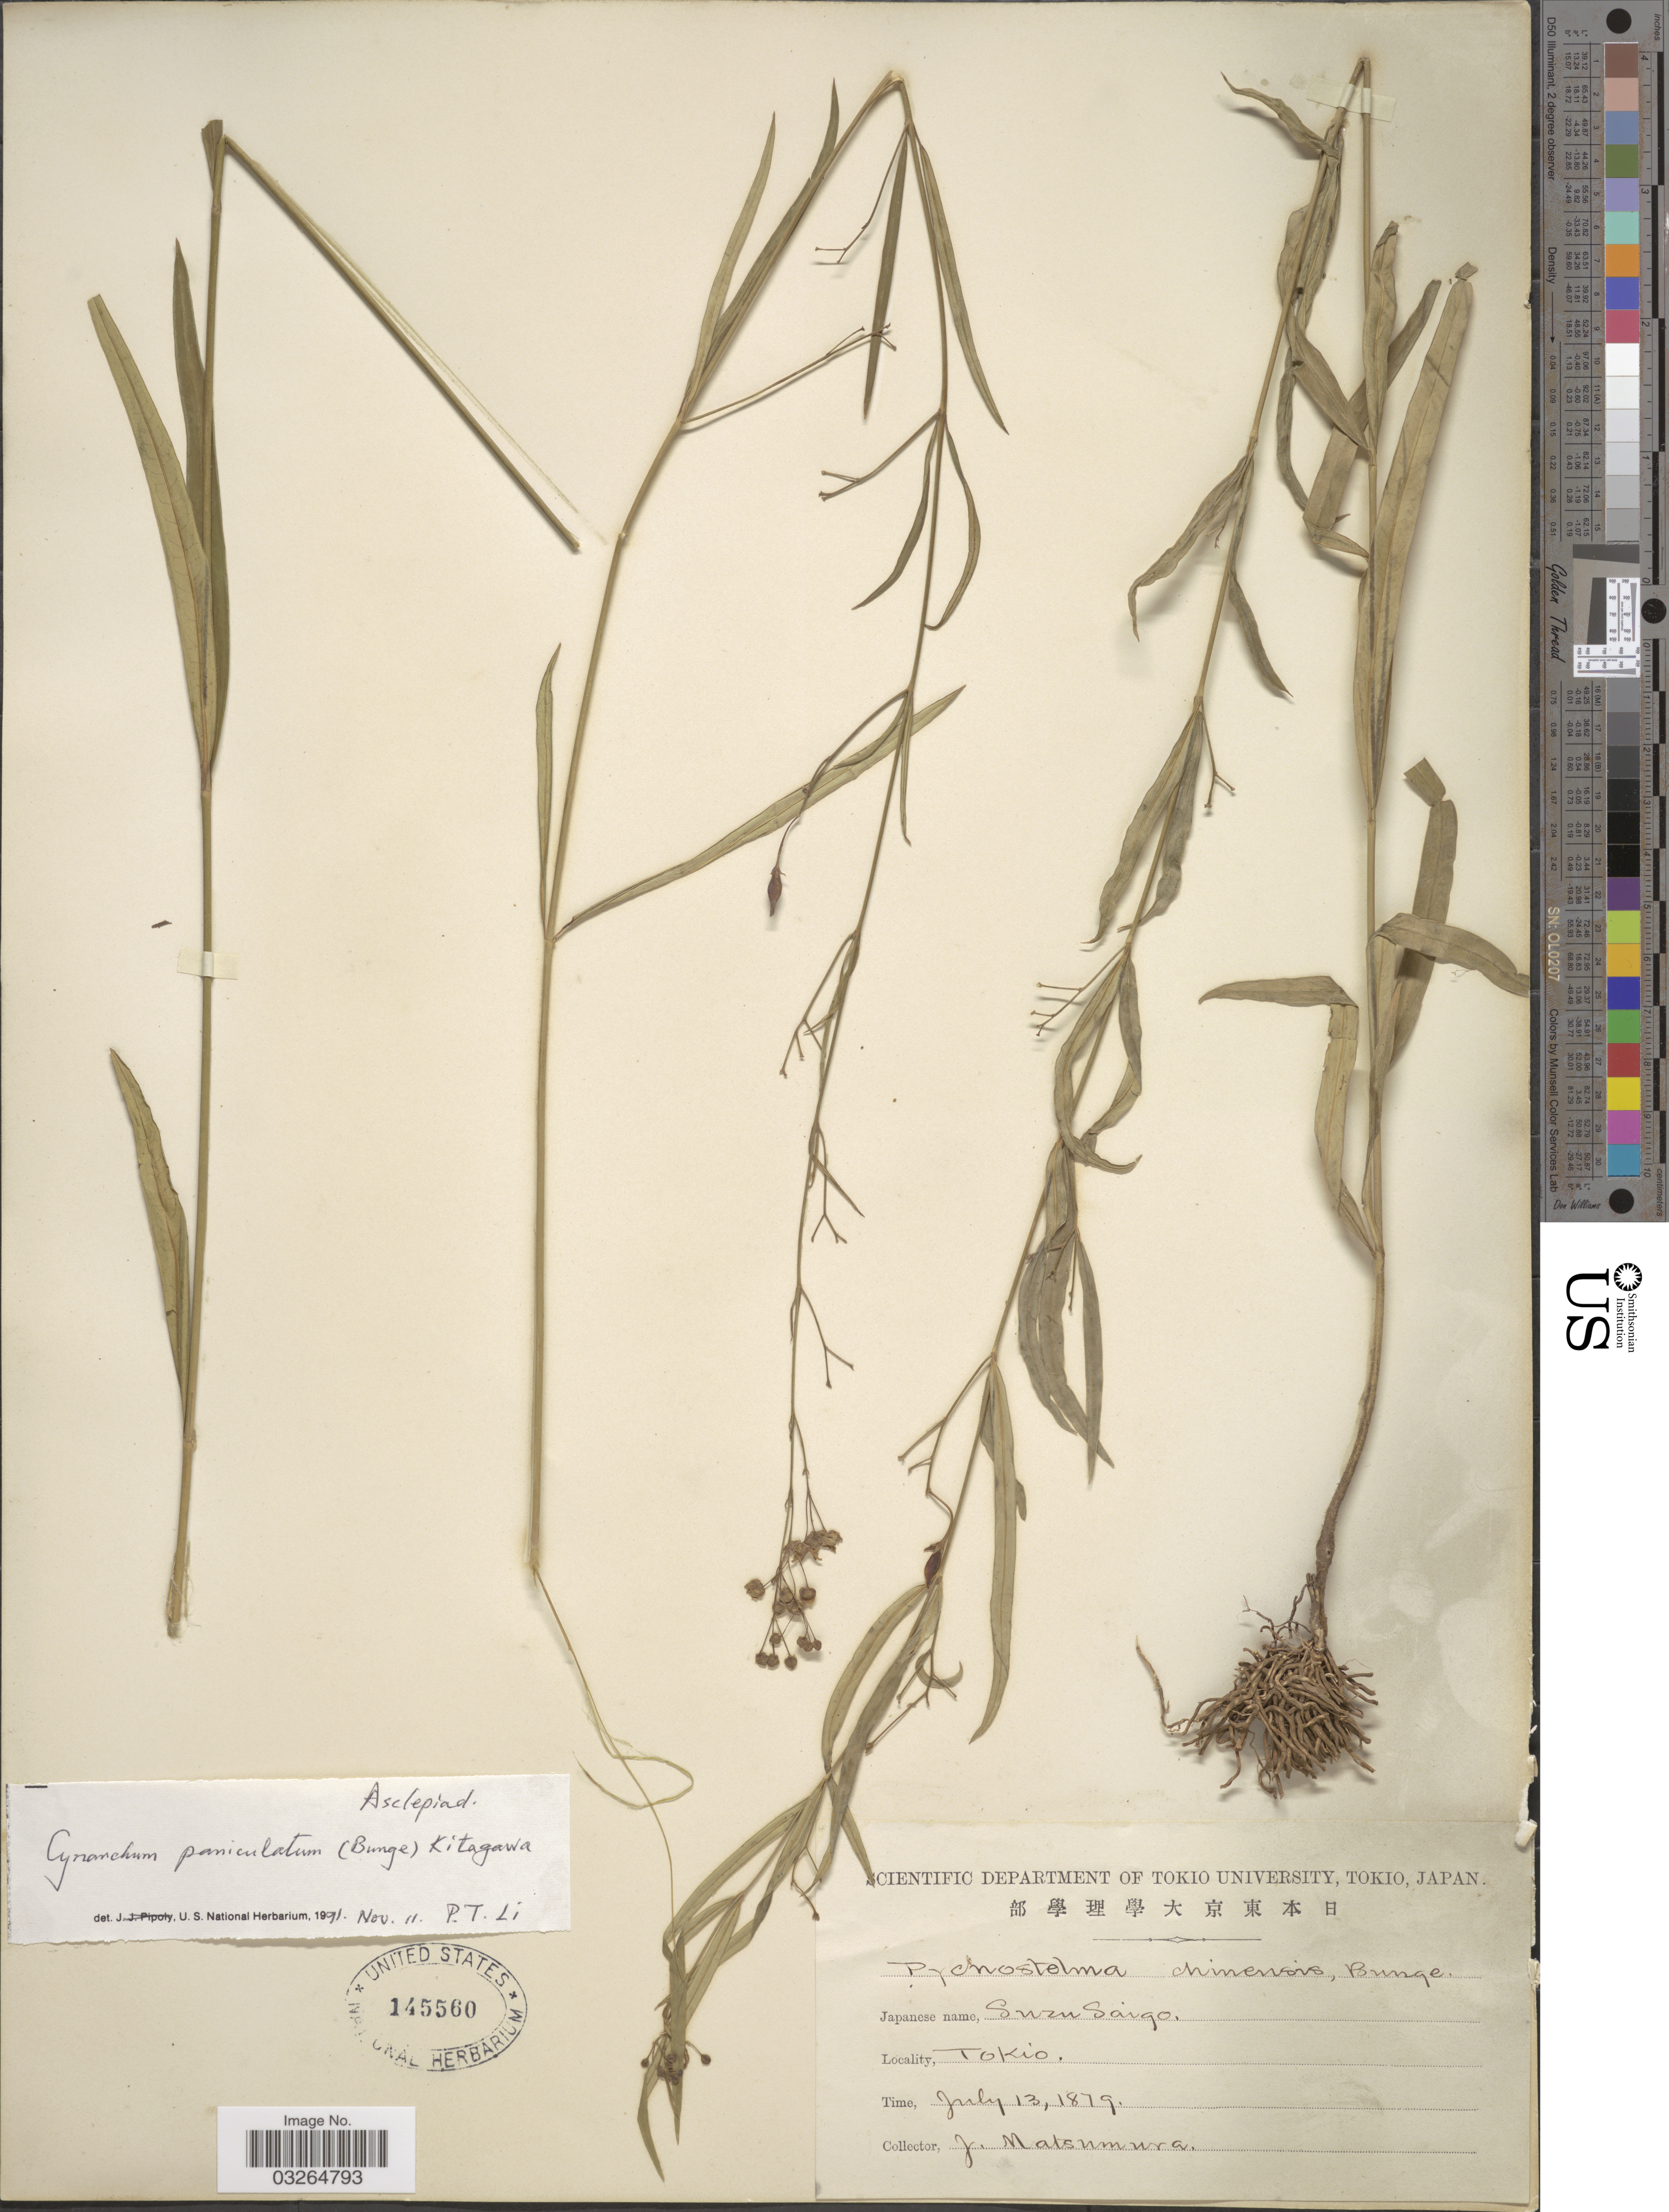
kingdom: Plantae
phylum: Tracheophyta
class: Magnoliopsida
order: Gentianales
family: Apocynaceae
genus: Cynanchum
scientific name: Cynanchum paniculatum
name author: (Bunge) Kitag. ex H. Hara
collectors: J. Matsumura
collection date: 1879-07-13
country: Japan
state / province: Tokyo, Federal City of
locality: Tokio.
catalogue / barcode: US 145560